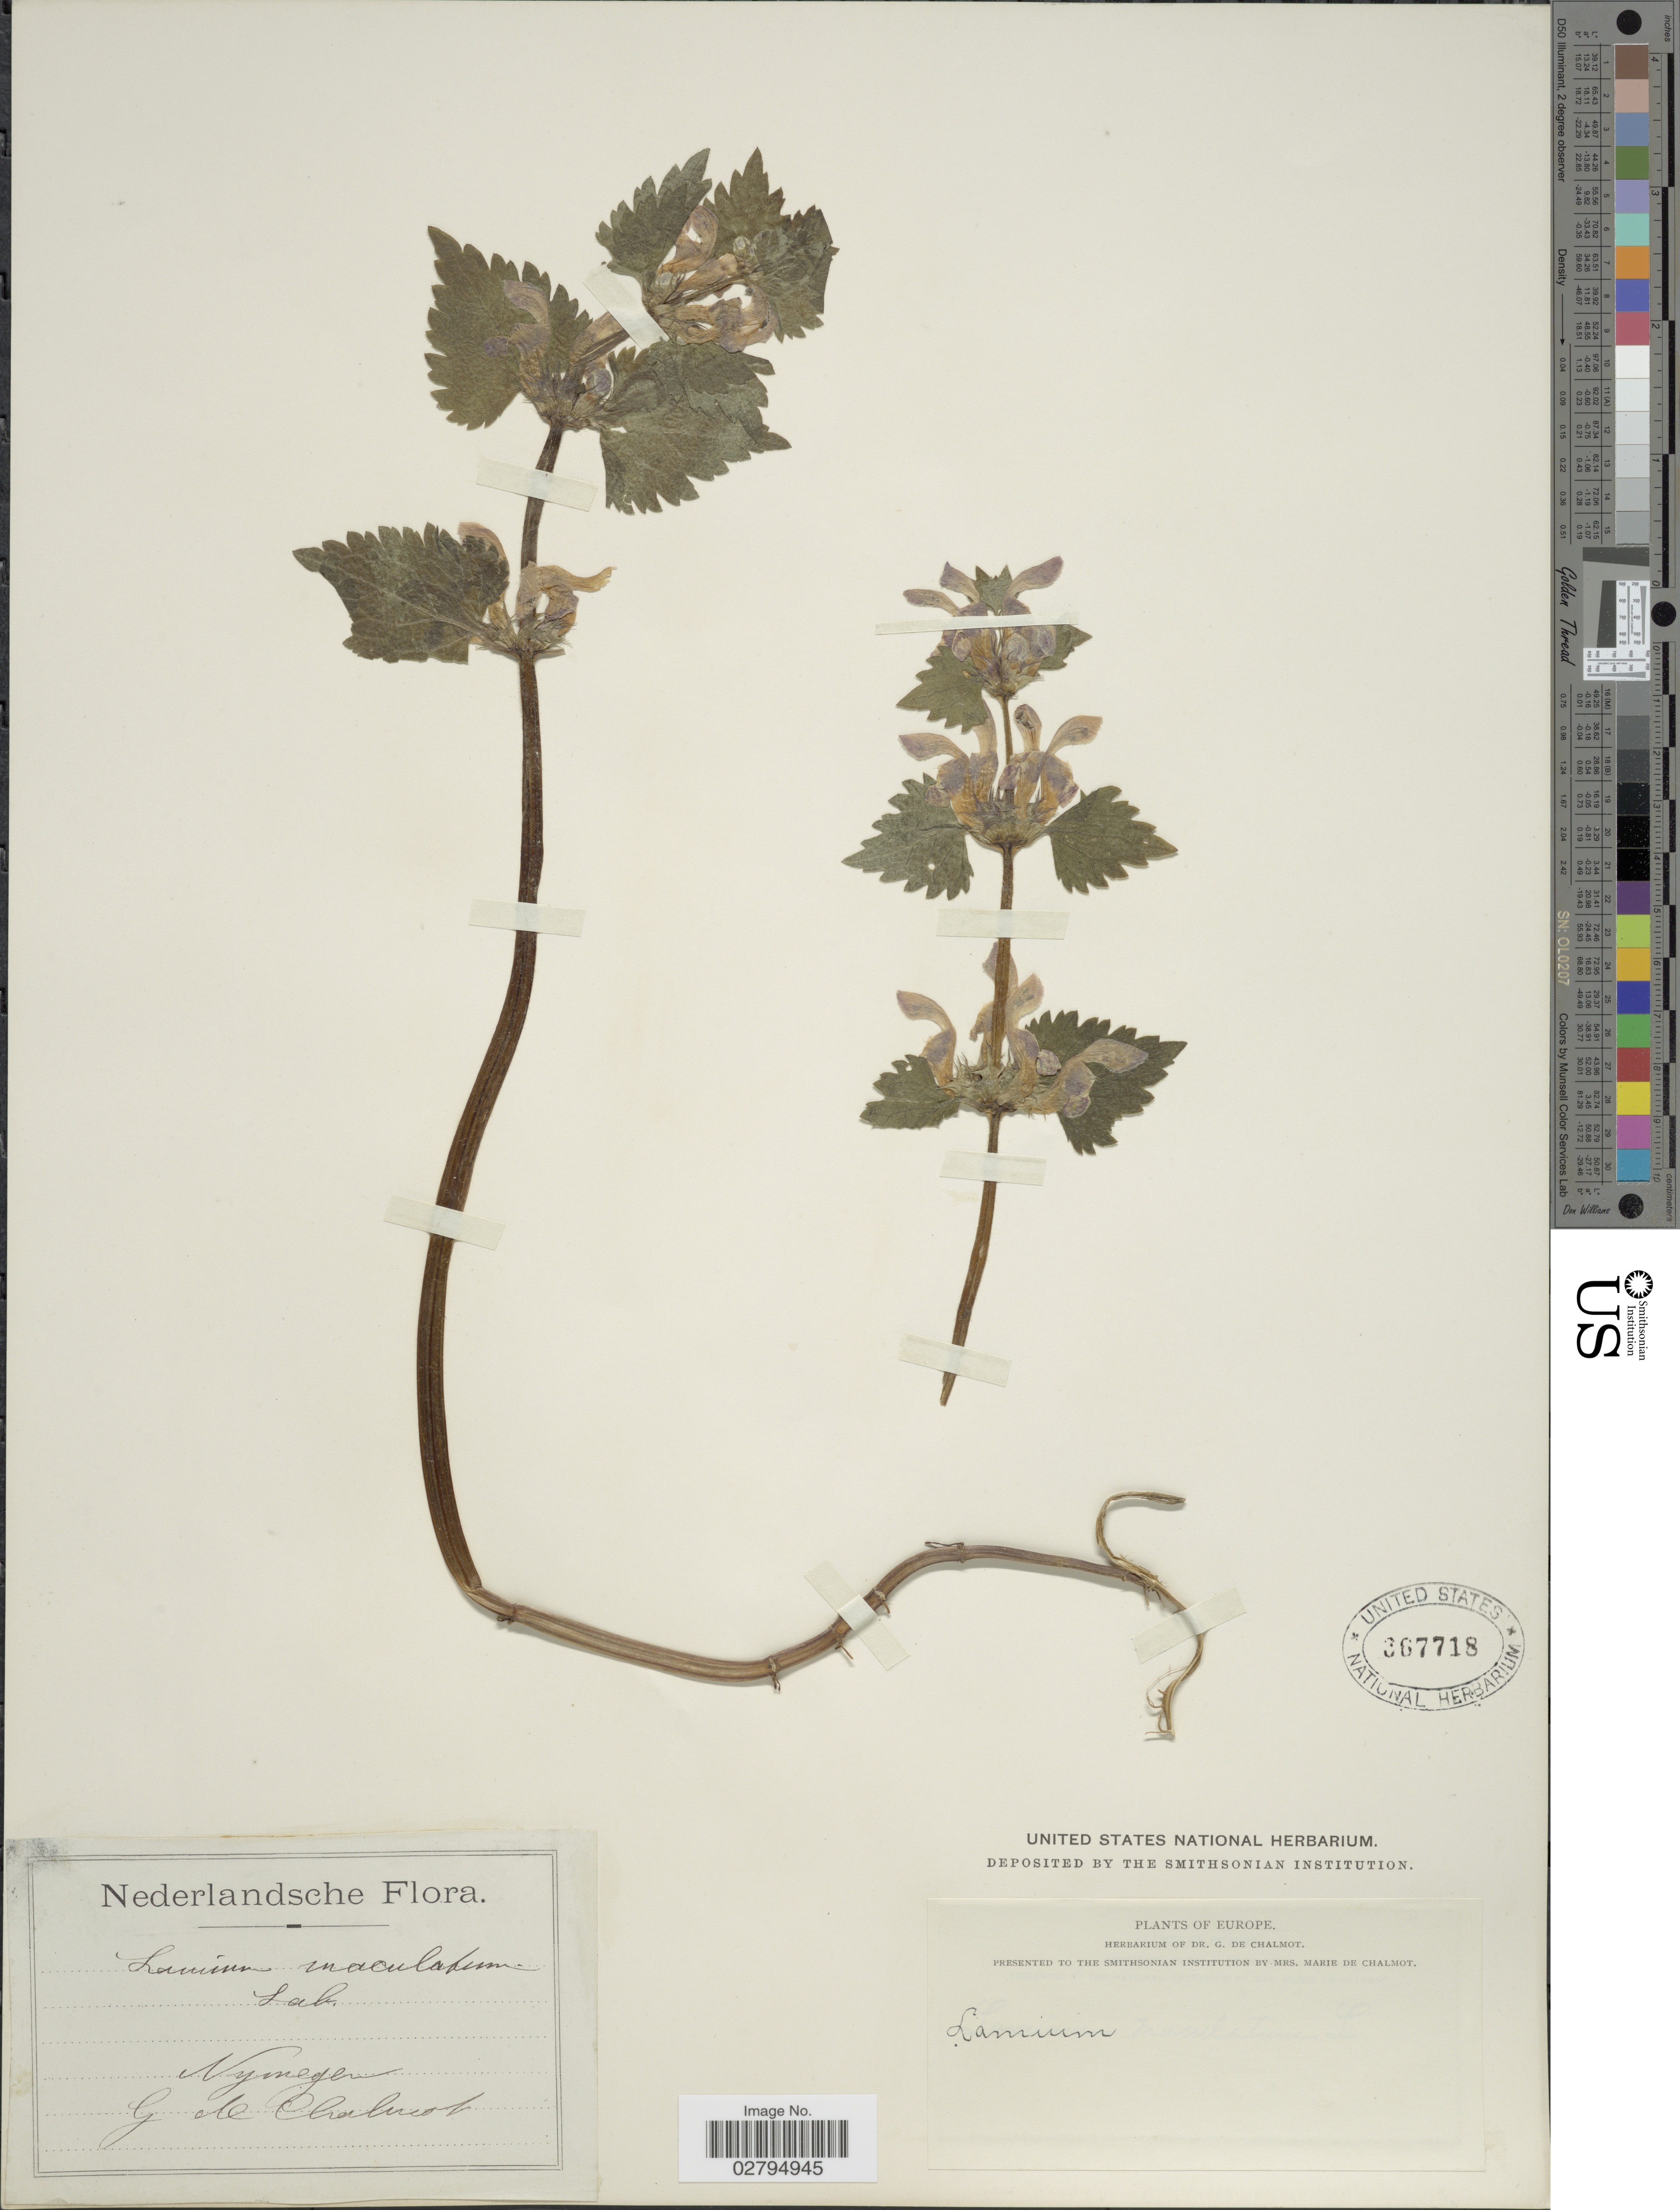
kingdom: Plantae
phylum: Tracheophyta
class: Magnoliopsida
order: Lamiales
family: Lamiaceae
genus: Lamium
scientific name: Lamium maculatum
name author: (L.) L.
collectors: G. de Chalmot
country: Netherlands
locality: Nymegen.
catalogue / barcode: US 367718